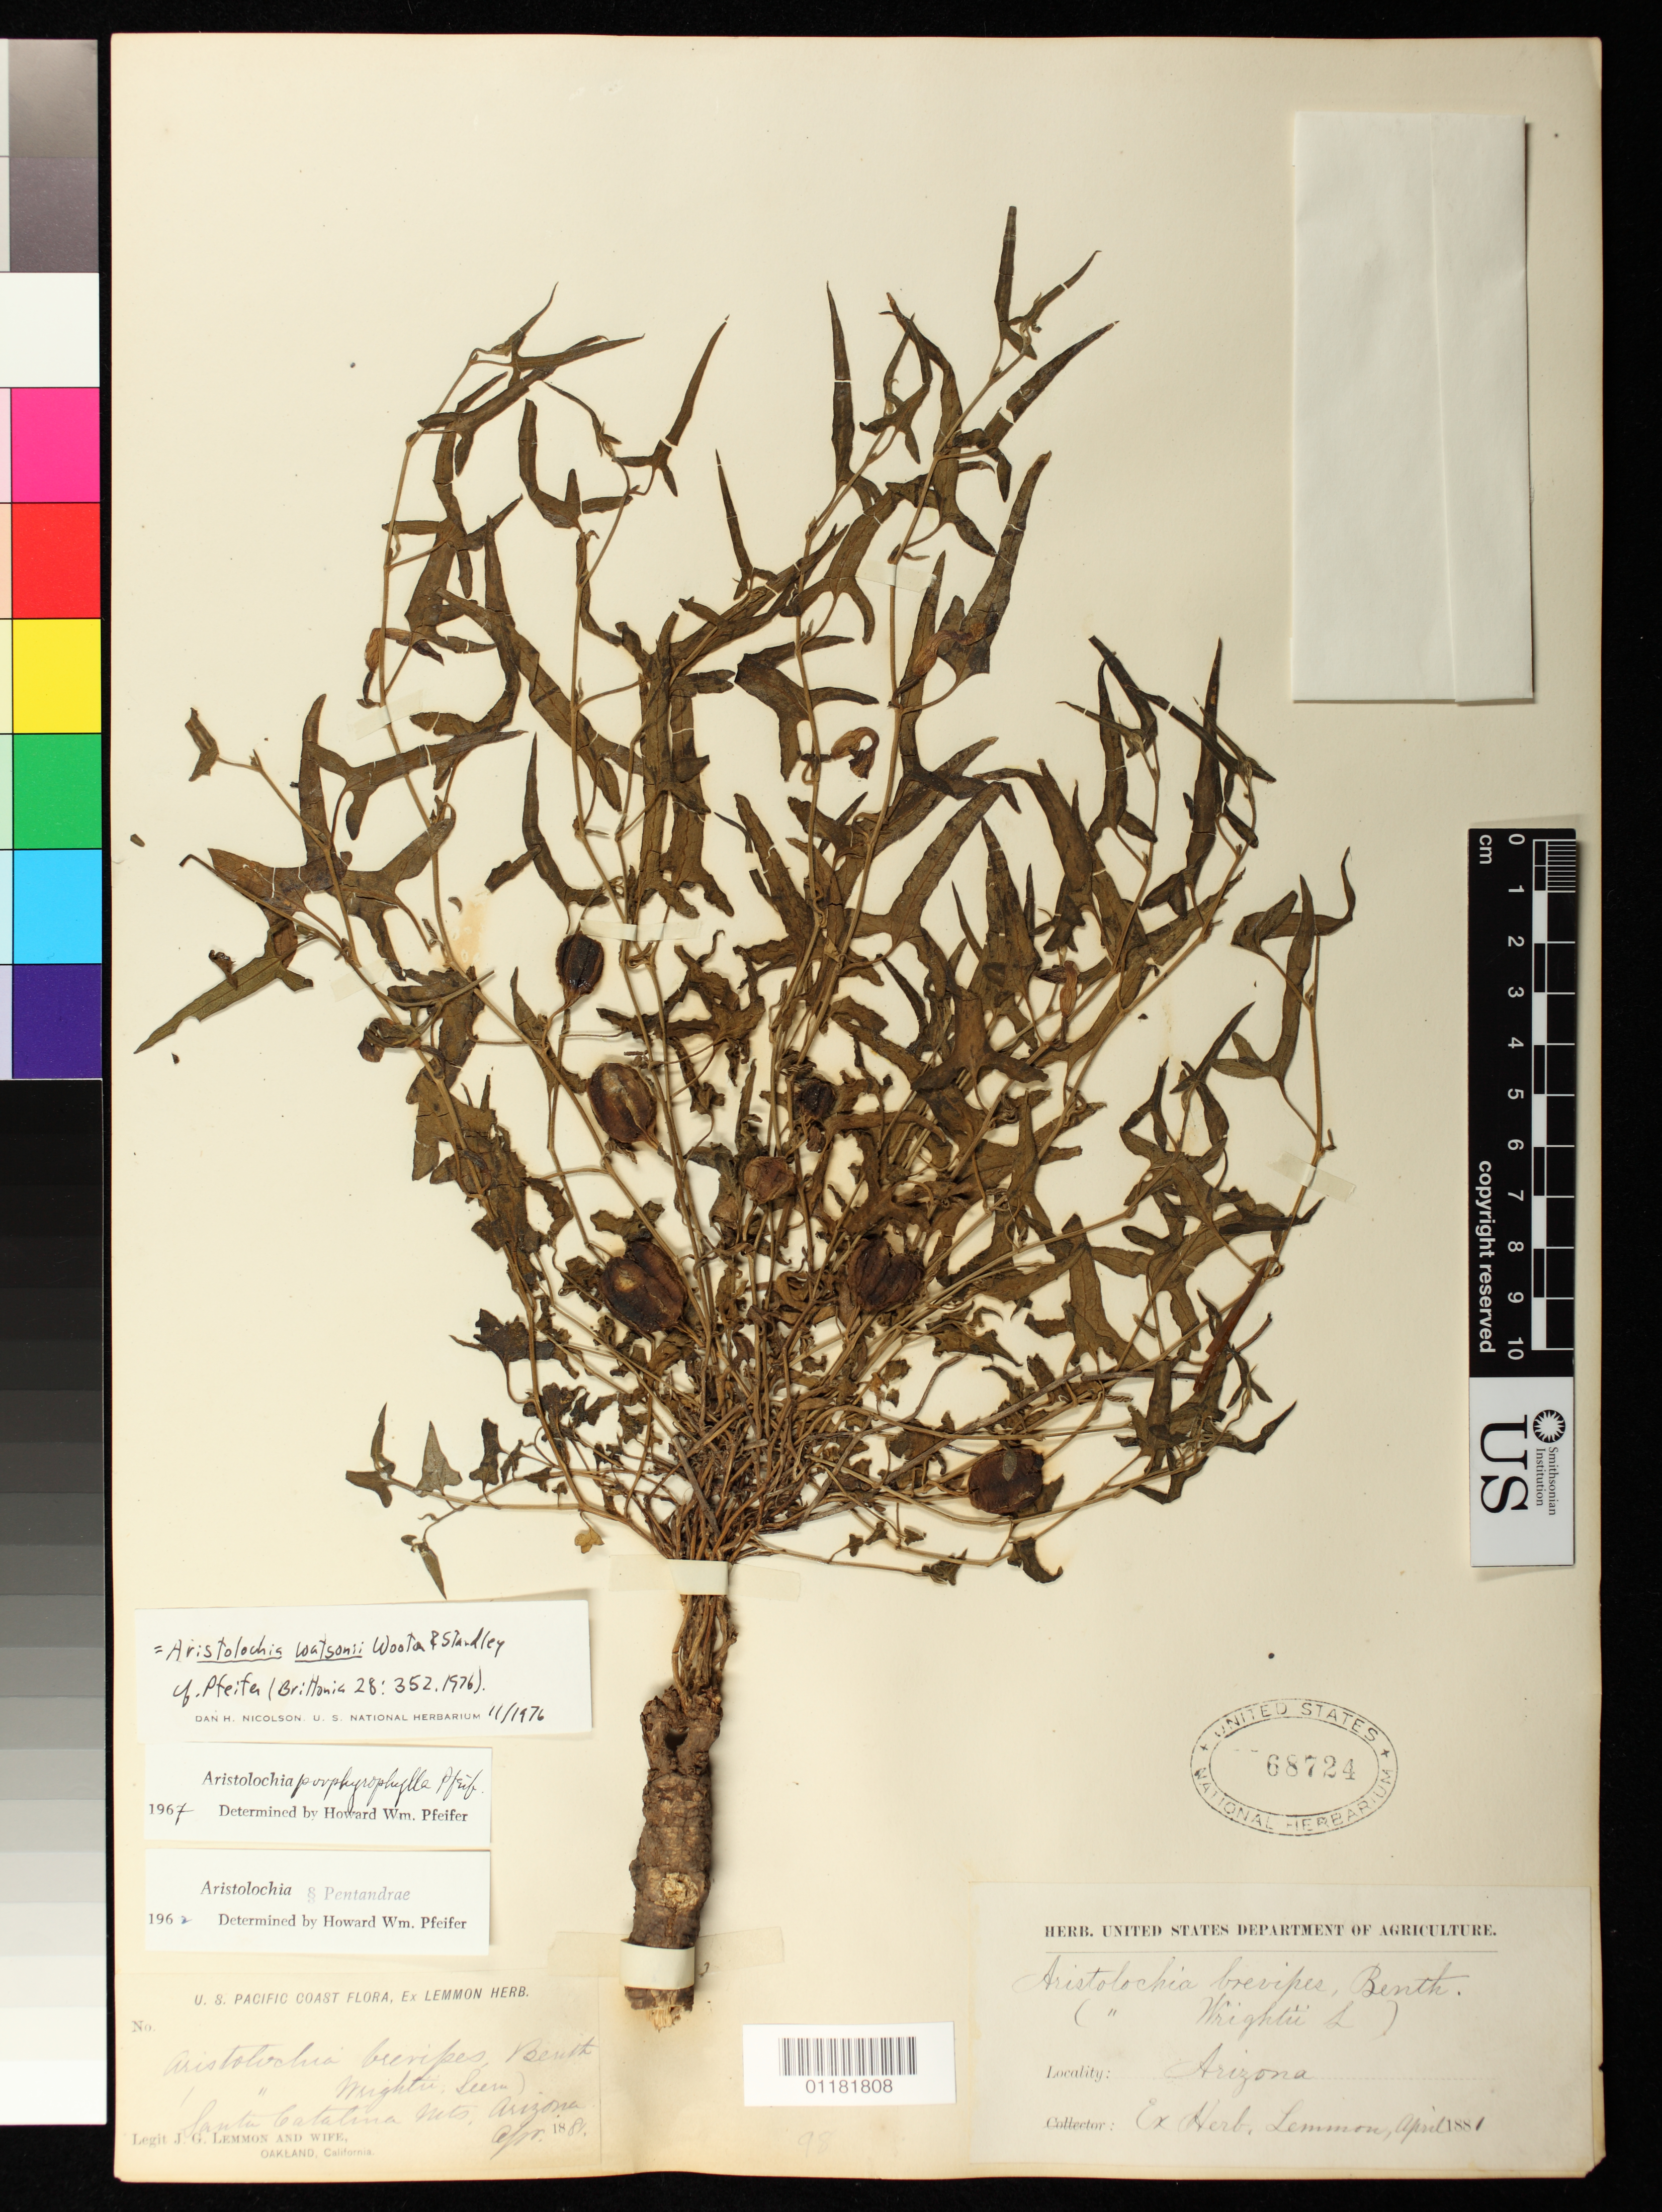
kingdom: Plantae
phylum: Tracheophyta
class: Magnoliopsida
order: Piperales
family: Aristolochiaceae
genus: Aristolochia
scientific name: Aristolochia watsonii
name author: Wooton & Standl.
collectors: J. G. Lemmon & Mrs. J. G. Lemmon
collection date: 1881-04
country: United States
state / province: Arizona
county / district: Pima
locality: Santa Catalina Mountains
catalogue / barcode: US 68724